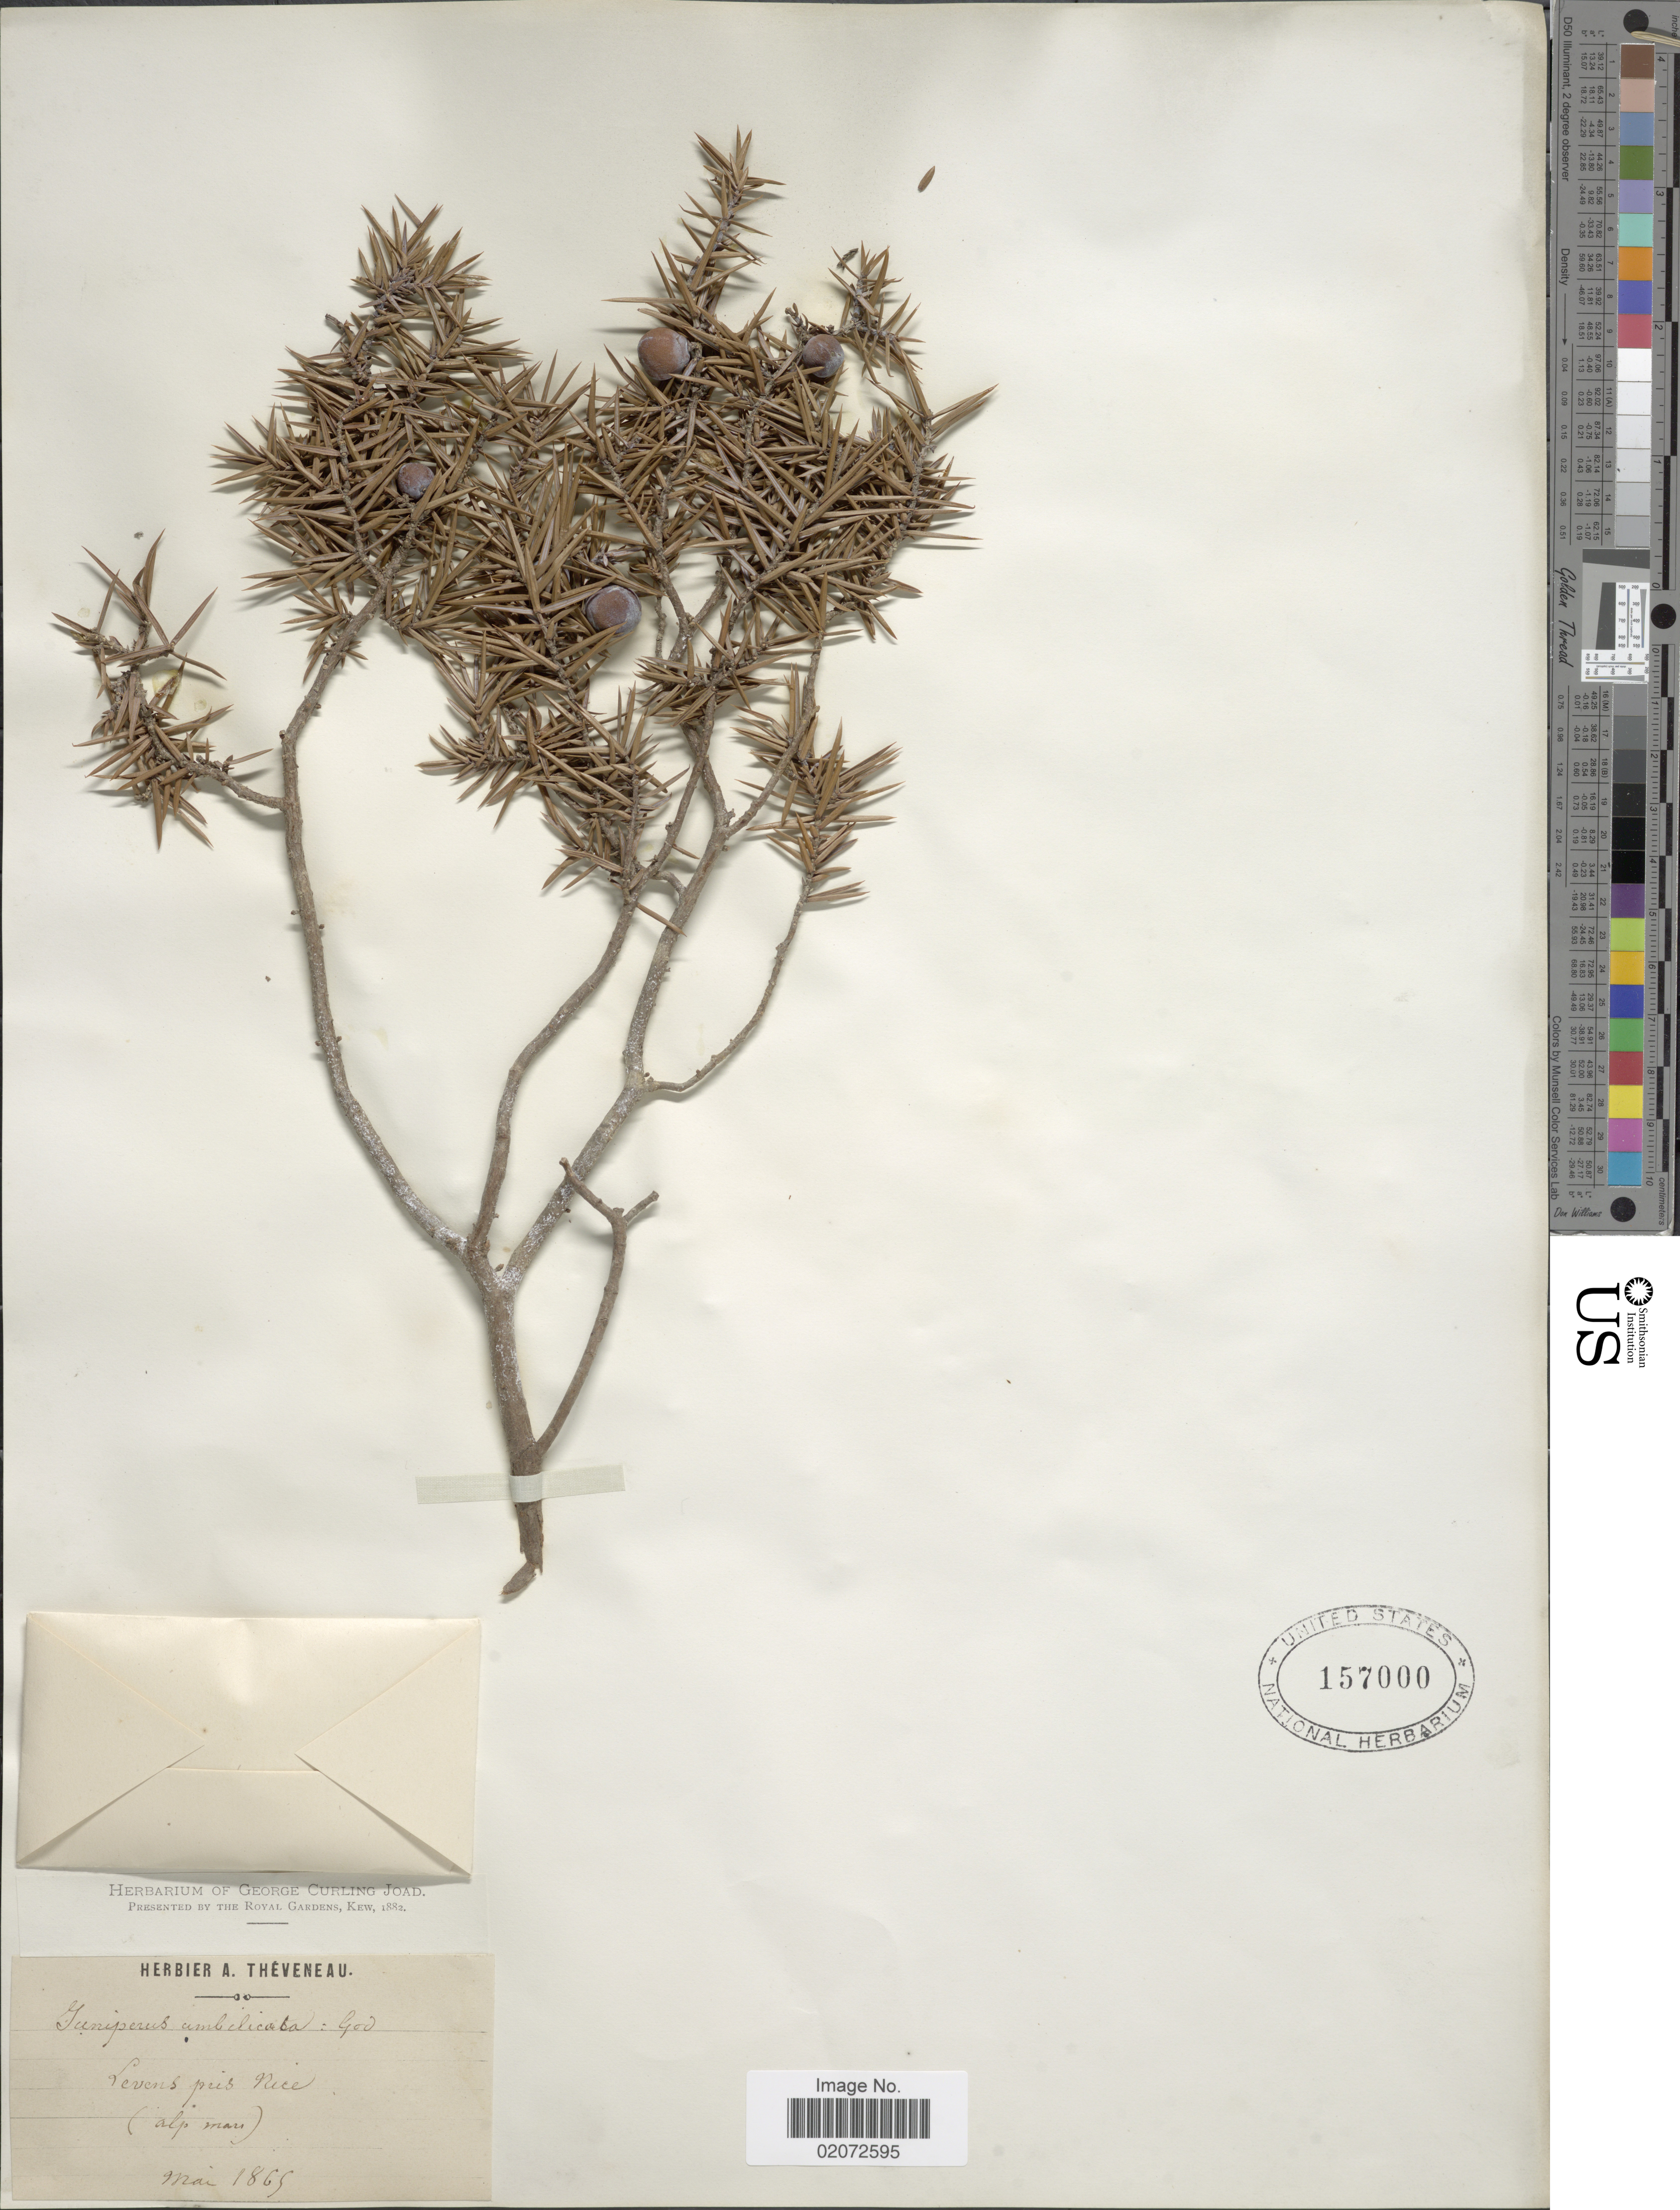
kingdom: Plantae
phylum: Tracheophyta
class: Pinopsida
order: Pinales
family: Cupressaceae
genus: Juniperus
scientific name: Juniperus oxycedrus subsp. macrocarpa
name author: (Sm.) Neilr.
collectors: ex herb. A. Theveneau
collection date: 1865-05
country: France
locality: Levens pies Nice (alp. mars)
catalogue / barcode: US 157000